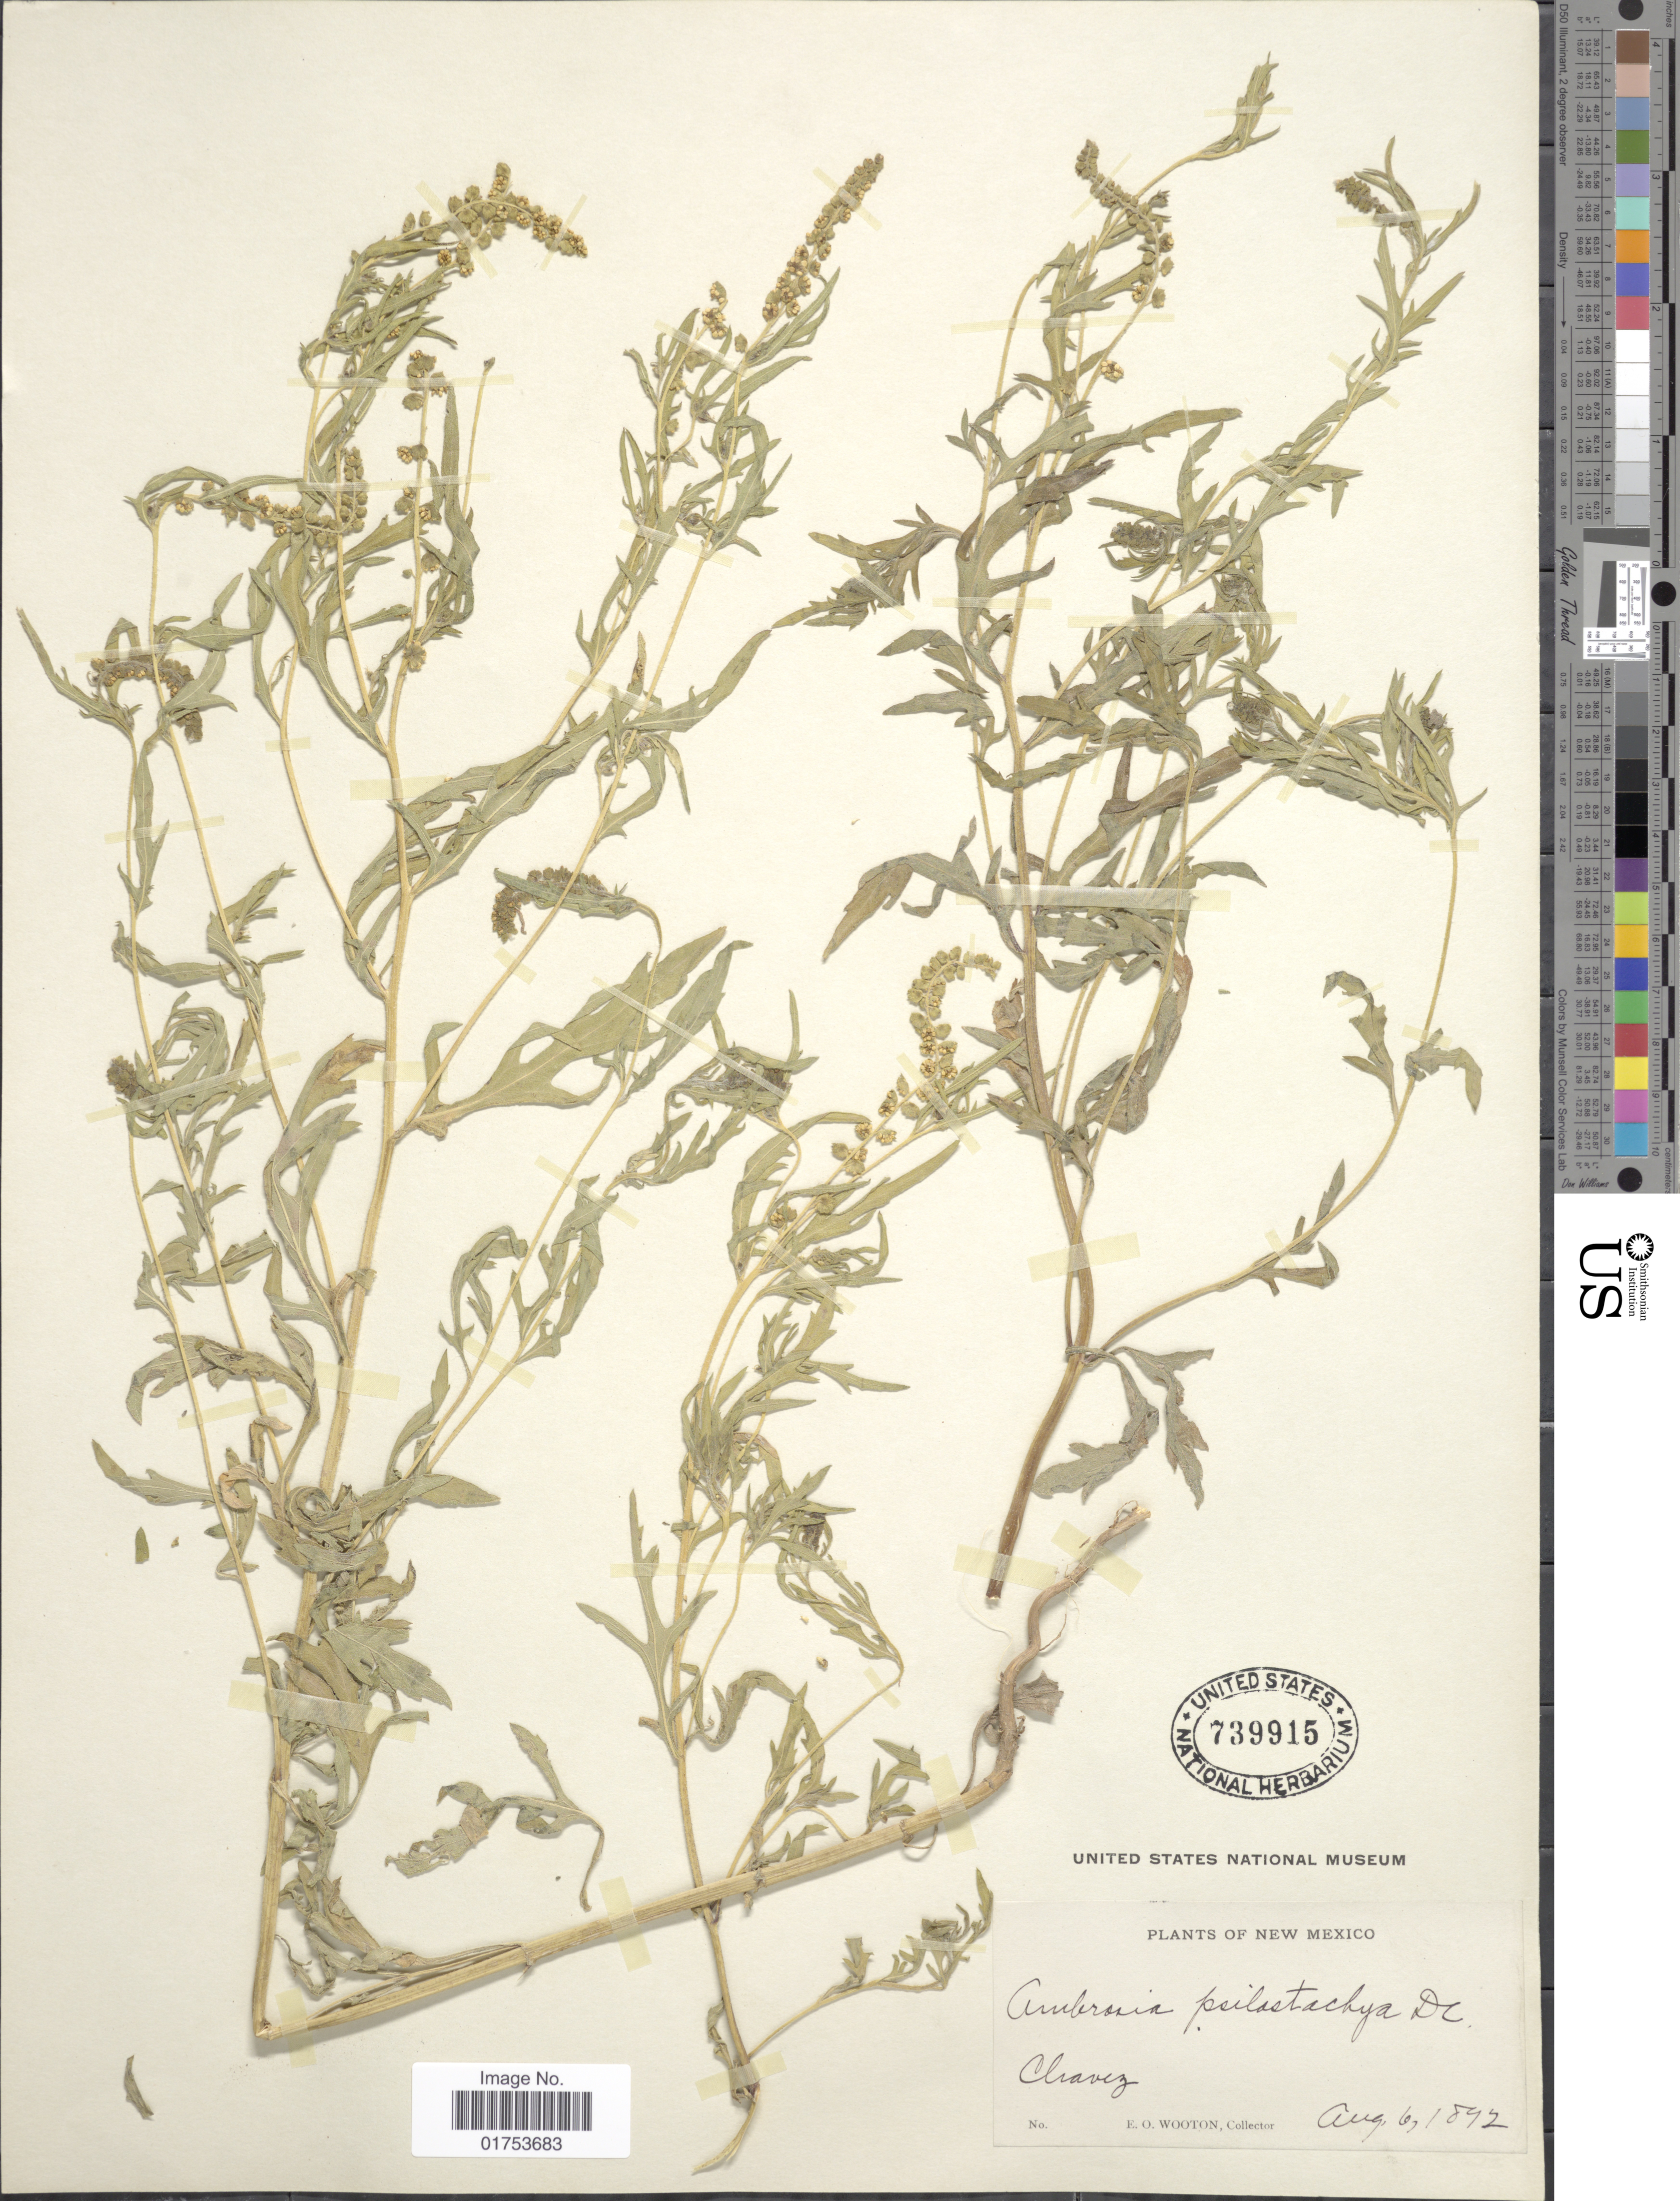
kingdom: Plantae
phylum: Tracheophyta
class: Magnoliopsida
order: Asterales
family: Asteraceae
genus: Ambrosia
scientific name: Ambrosia psilostachya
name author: DC.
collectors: E. O. Wooton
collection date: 1892-08-06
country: United States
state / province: New Mexico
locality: Chavez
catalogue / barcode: US 739915